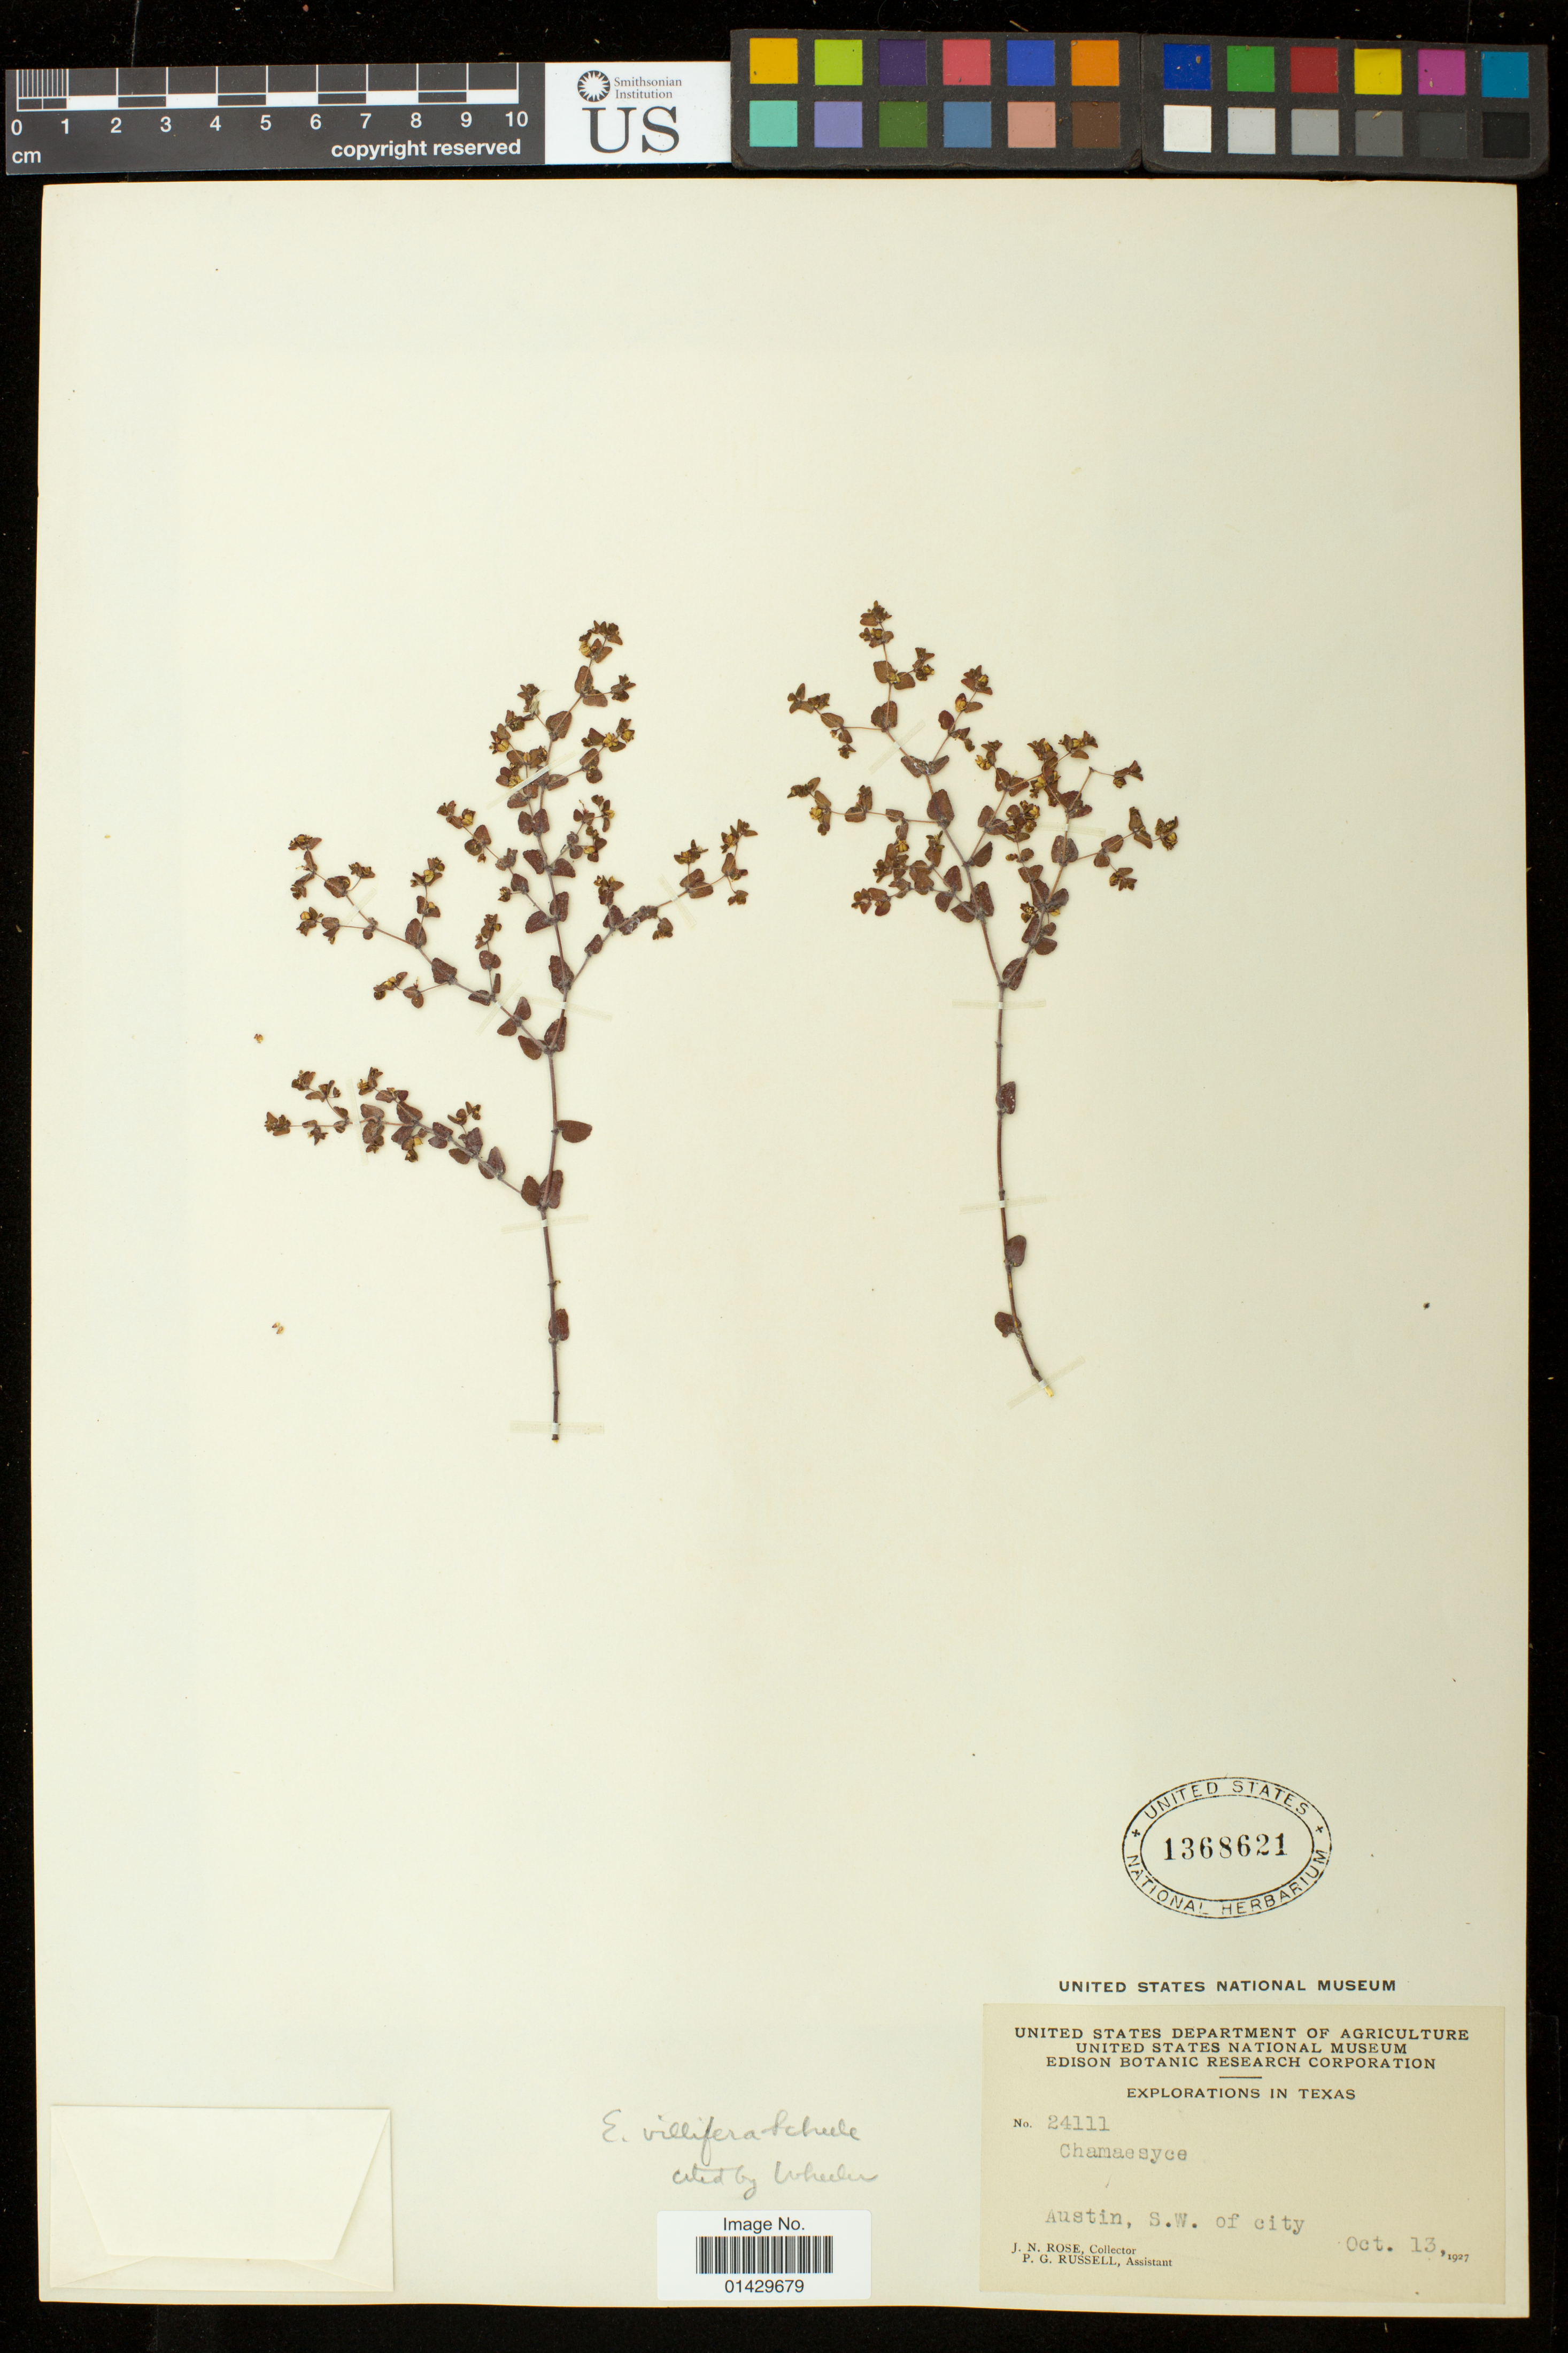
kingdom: Plantae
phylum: Tracheophyta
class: Magnoliopsida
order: Malpighiales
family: Euphorbiaceae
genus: Euphorbia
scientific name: Euphorbia villifera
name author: Scheele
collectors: J. N. Rose & P. G. Russell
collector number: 24111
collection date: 1927-10-13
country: United States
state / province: Texas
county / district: Travis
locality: Austin, S.W. of city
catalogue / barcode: US 1368621